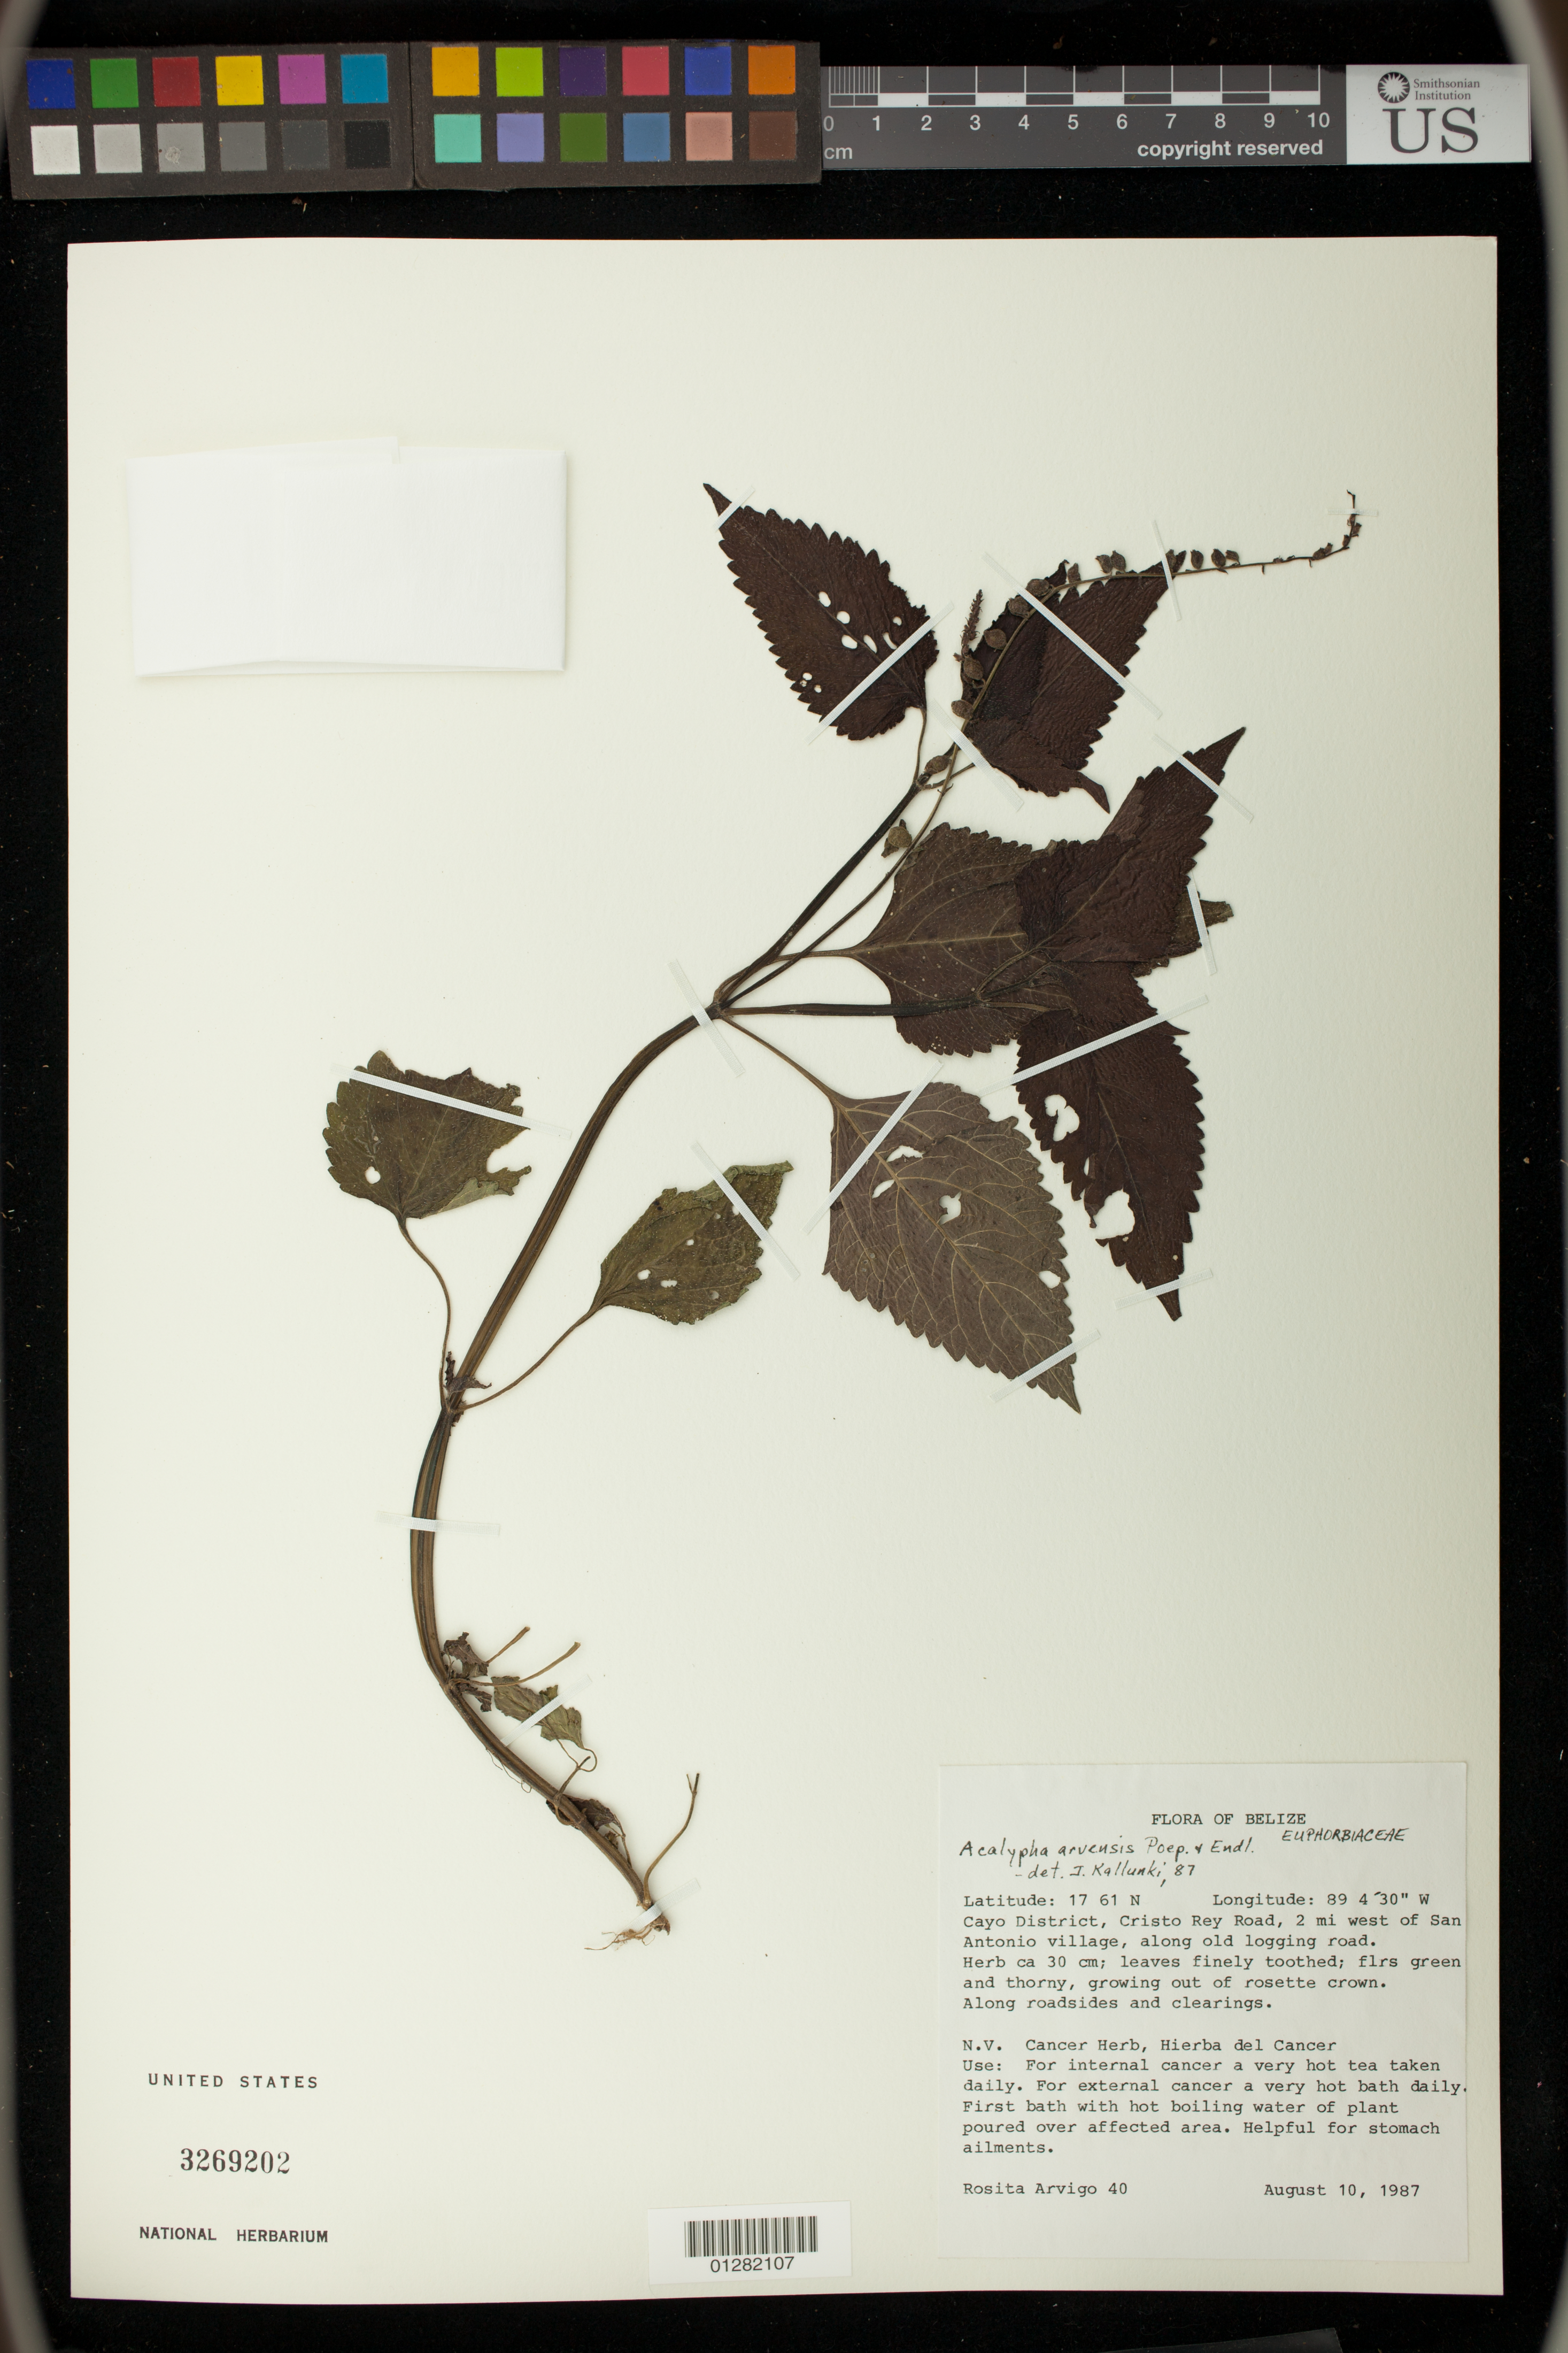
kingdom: Plantae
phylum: Tracheophyta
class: Magnoliopsida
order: Malpighiales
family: Euphorbiaceae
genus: Acalypha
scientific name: Acalypha arvensis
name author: Poepp.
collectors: R. Arvigo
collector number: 40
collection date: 1987-08-10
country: Belize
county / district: Cayo District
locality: Cristo Rey Road, 2 mi W of San Antonion Village, along old logging road.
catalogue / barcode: US 3269202